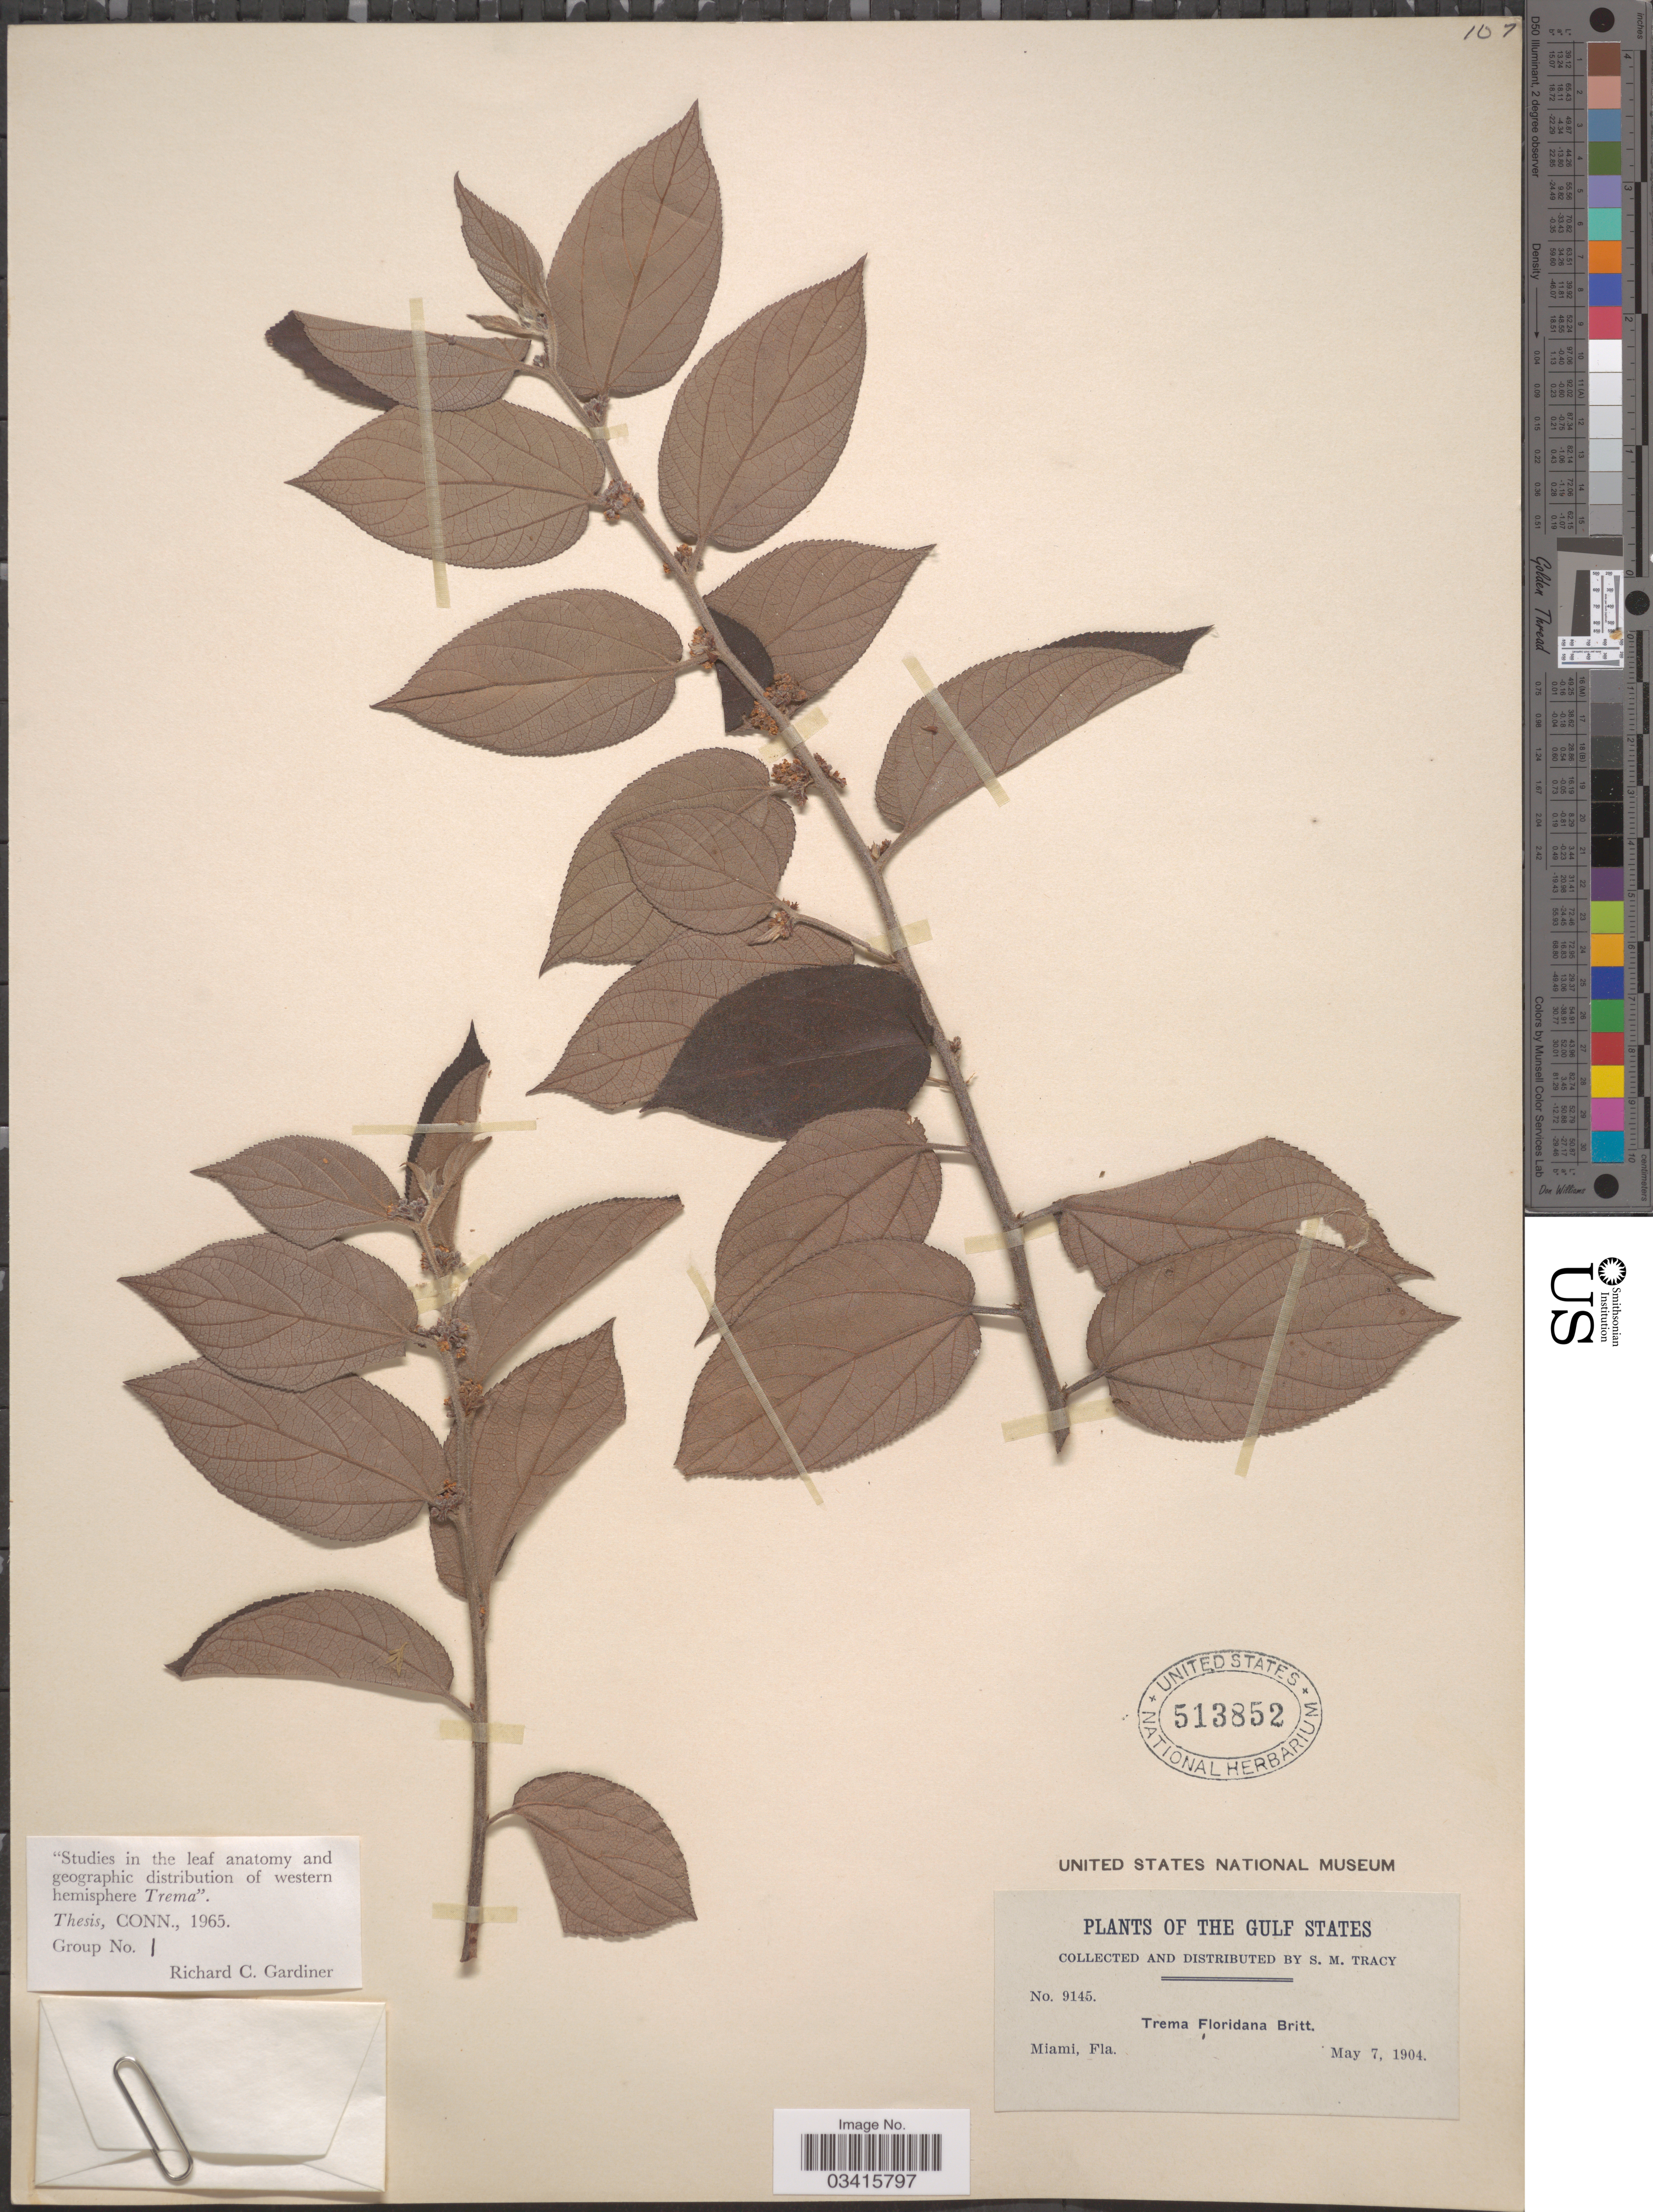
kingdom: Plantae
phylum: Tracheophyta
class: Magnoliopsida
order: Rosales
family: Cannabaceae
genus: Trema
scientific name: Trema floridanum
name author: Britton ex Small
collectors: S. M. Tracy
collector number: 9145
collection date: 1904-05-07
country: United States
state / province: Florida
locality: The Gulf States. Miami.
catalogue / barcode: US 513852